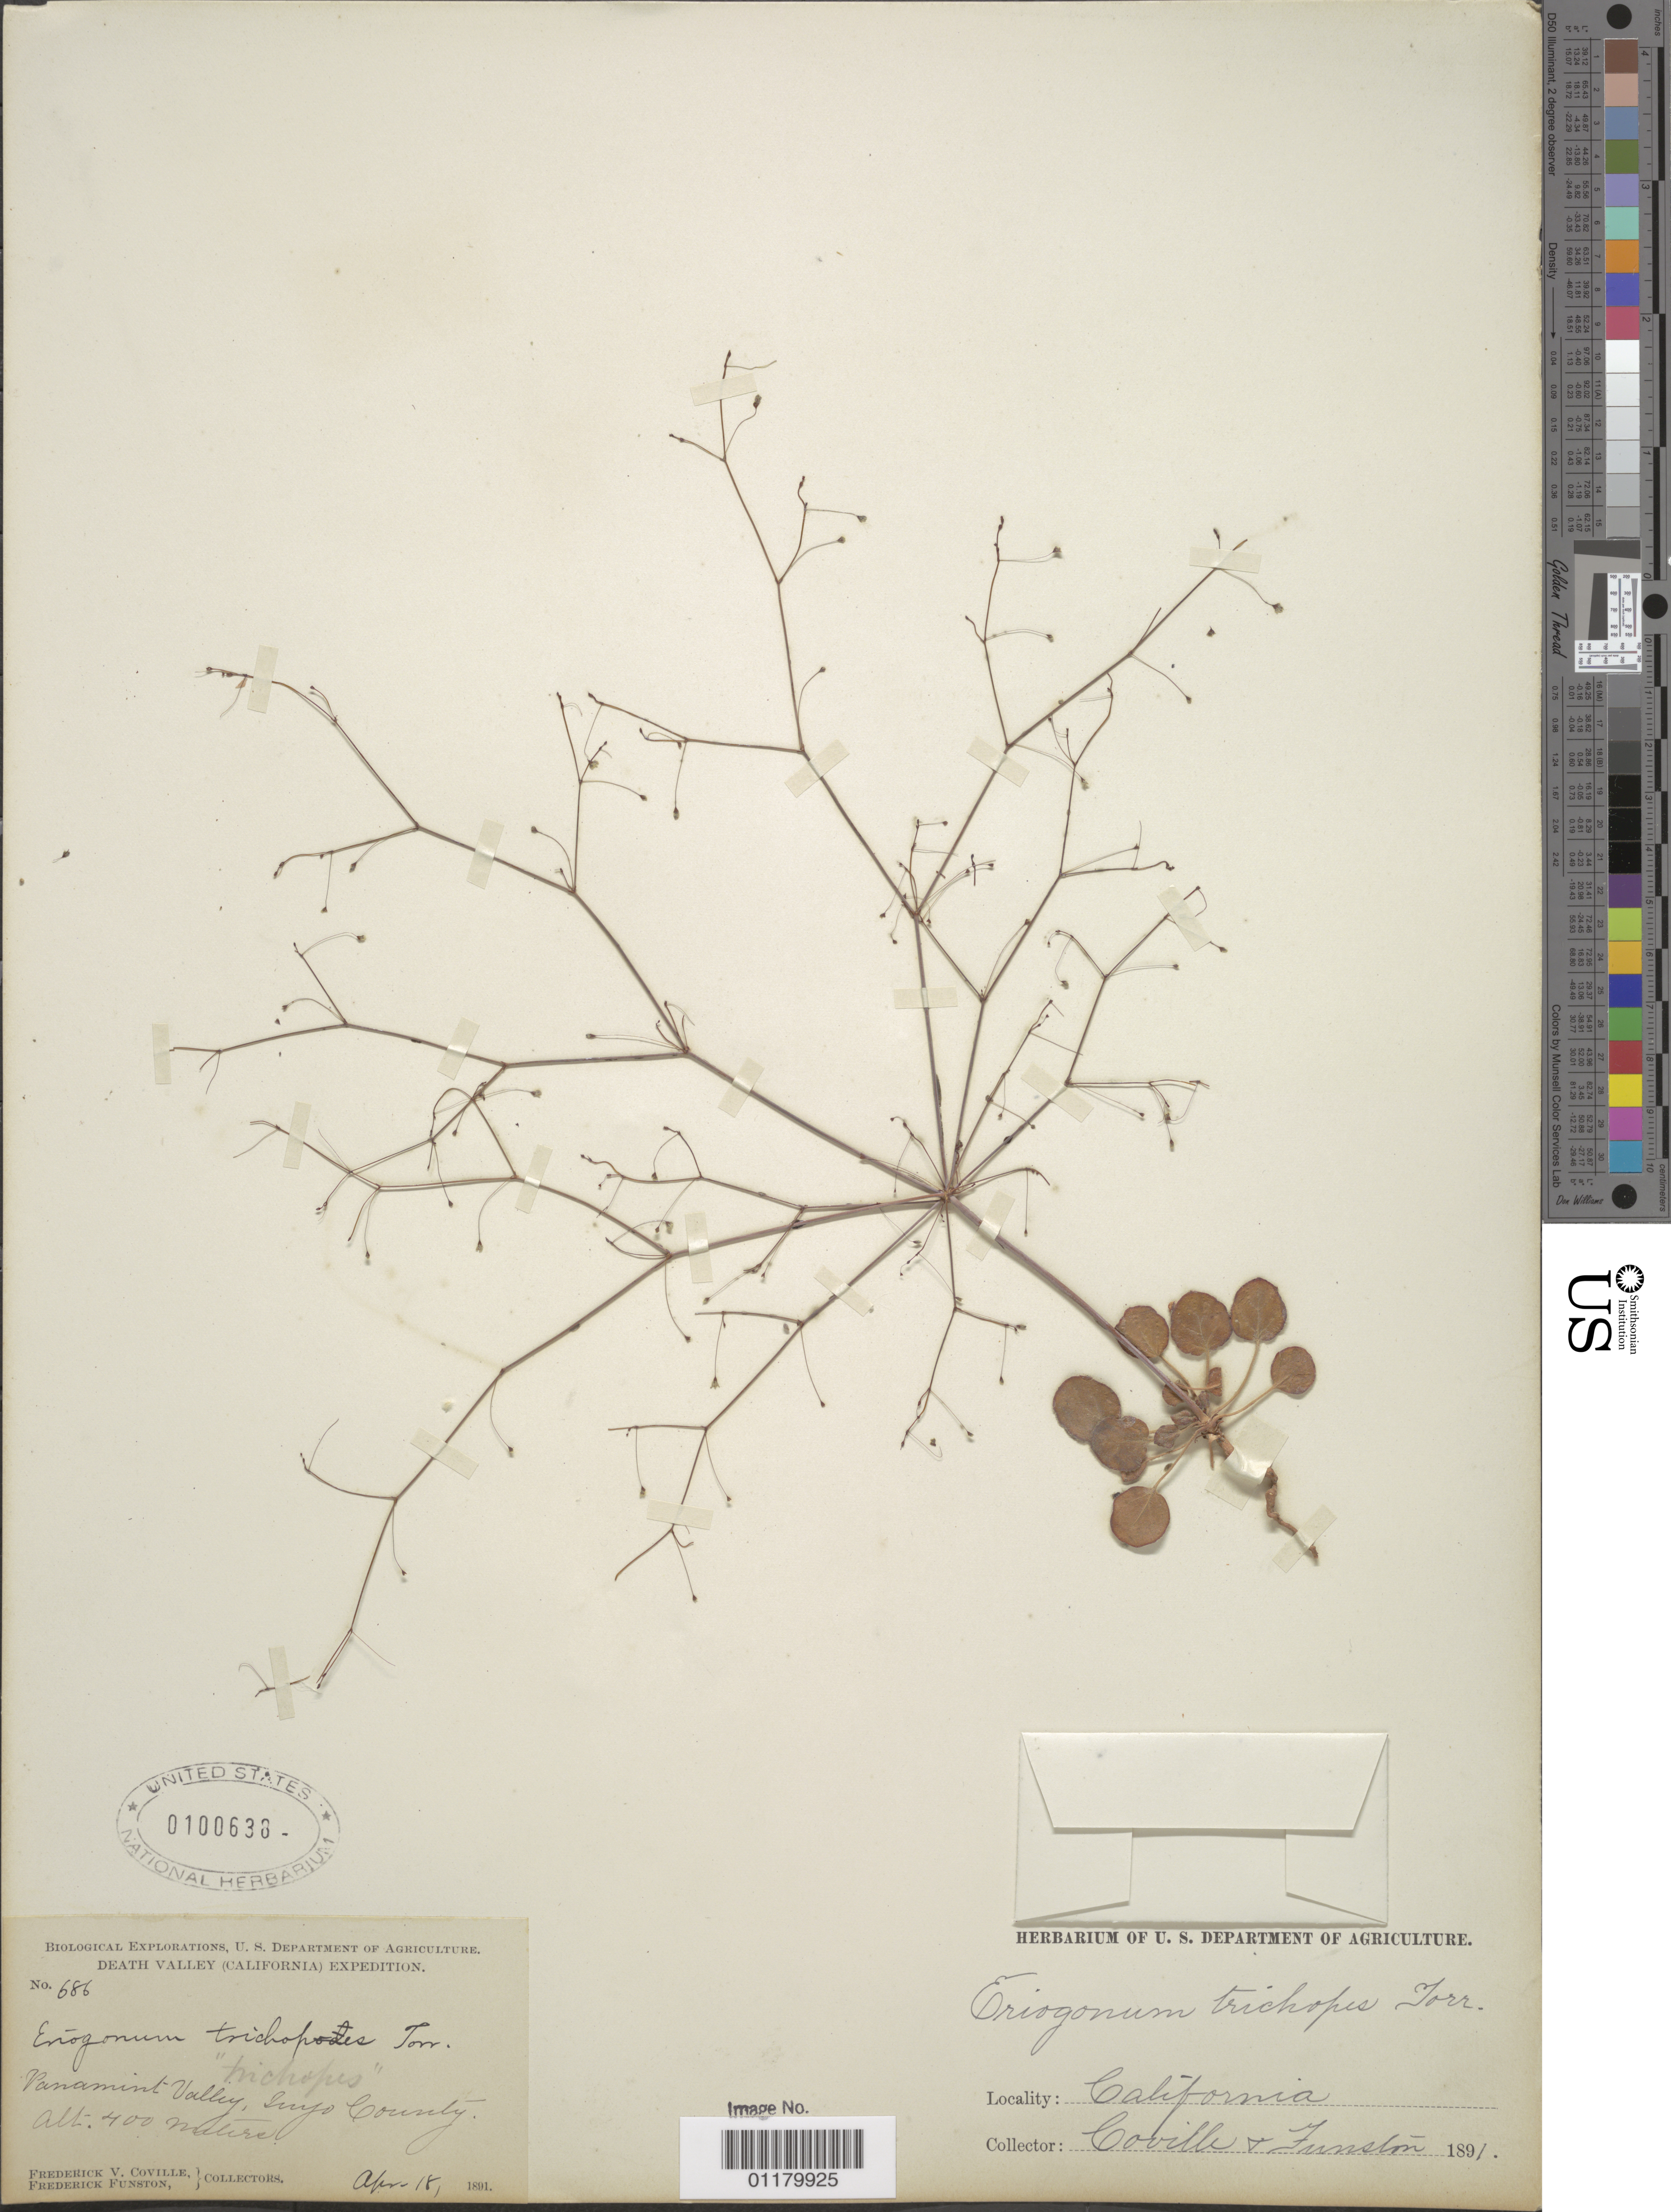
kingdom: Plantae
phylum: Tracheophyta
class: Magnoliopsida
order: Caryophyllales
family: Polygonaceae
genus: Eriogonum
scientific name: Eriogonum trichopes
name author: Torr.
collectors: F. V. Coville & F. Funston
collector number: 686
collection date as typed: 18 Apr 1891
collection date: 1891-04-18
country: United States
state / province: California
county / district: Inyo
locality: Panamint Valley.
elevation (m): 400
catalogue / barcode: US 100638